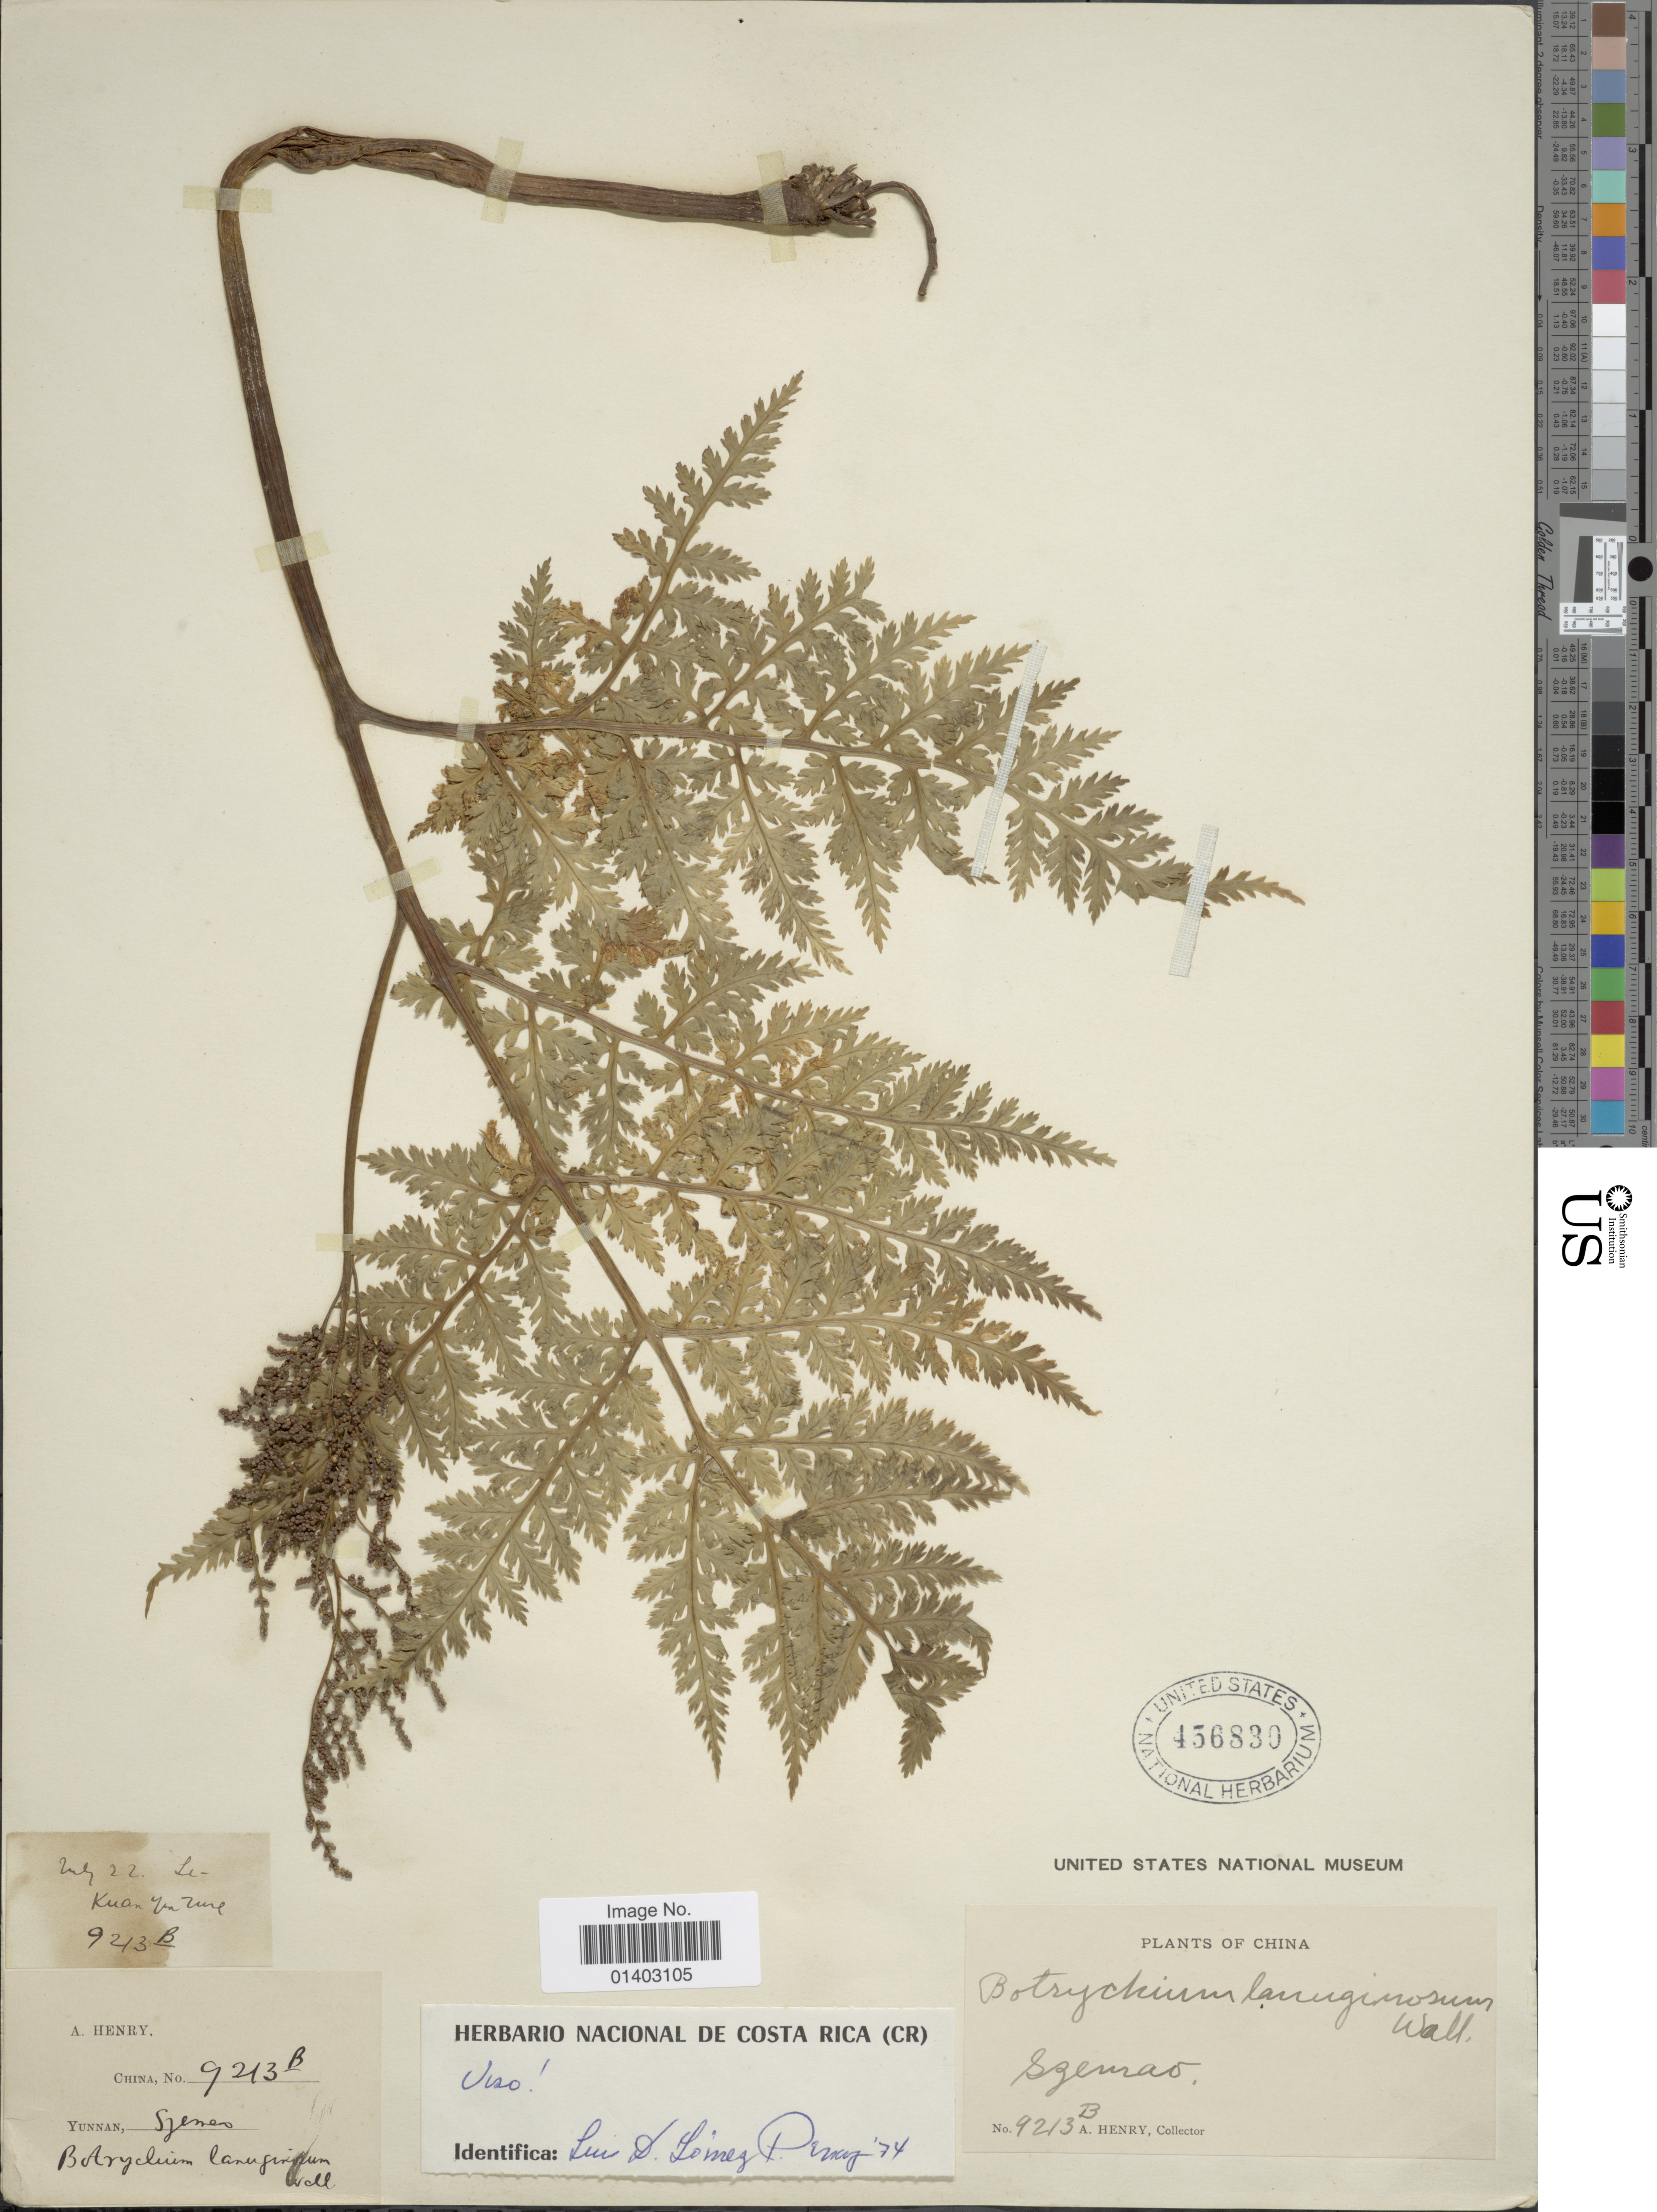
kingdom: Plantae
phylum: Tracheophyta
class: Polypodiopsida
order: Ophioglossales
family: Ophioglossaceae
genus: Botrychium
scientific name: Botrychium lanuginosum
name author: Wall. ex Hook. & Grev.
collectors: A. Henry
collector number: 9213 B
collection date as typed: July 22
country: China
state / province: Yunnan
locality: Szemao. Li.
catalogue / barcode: US 456830